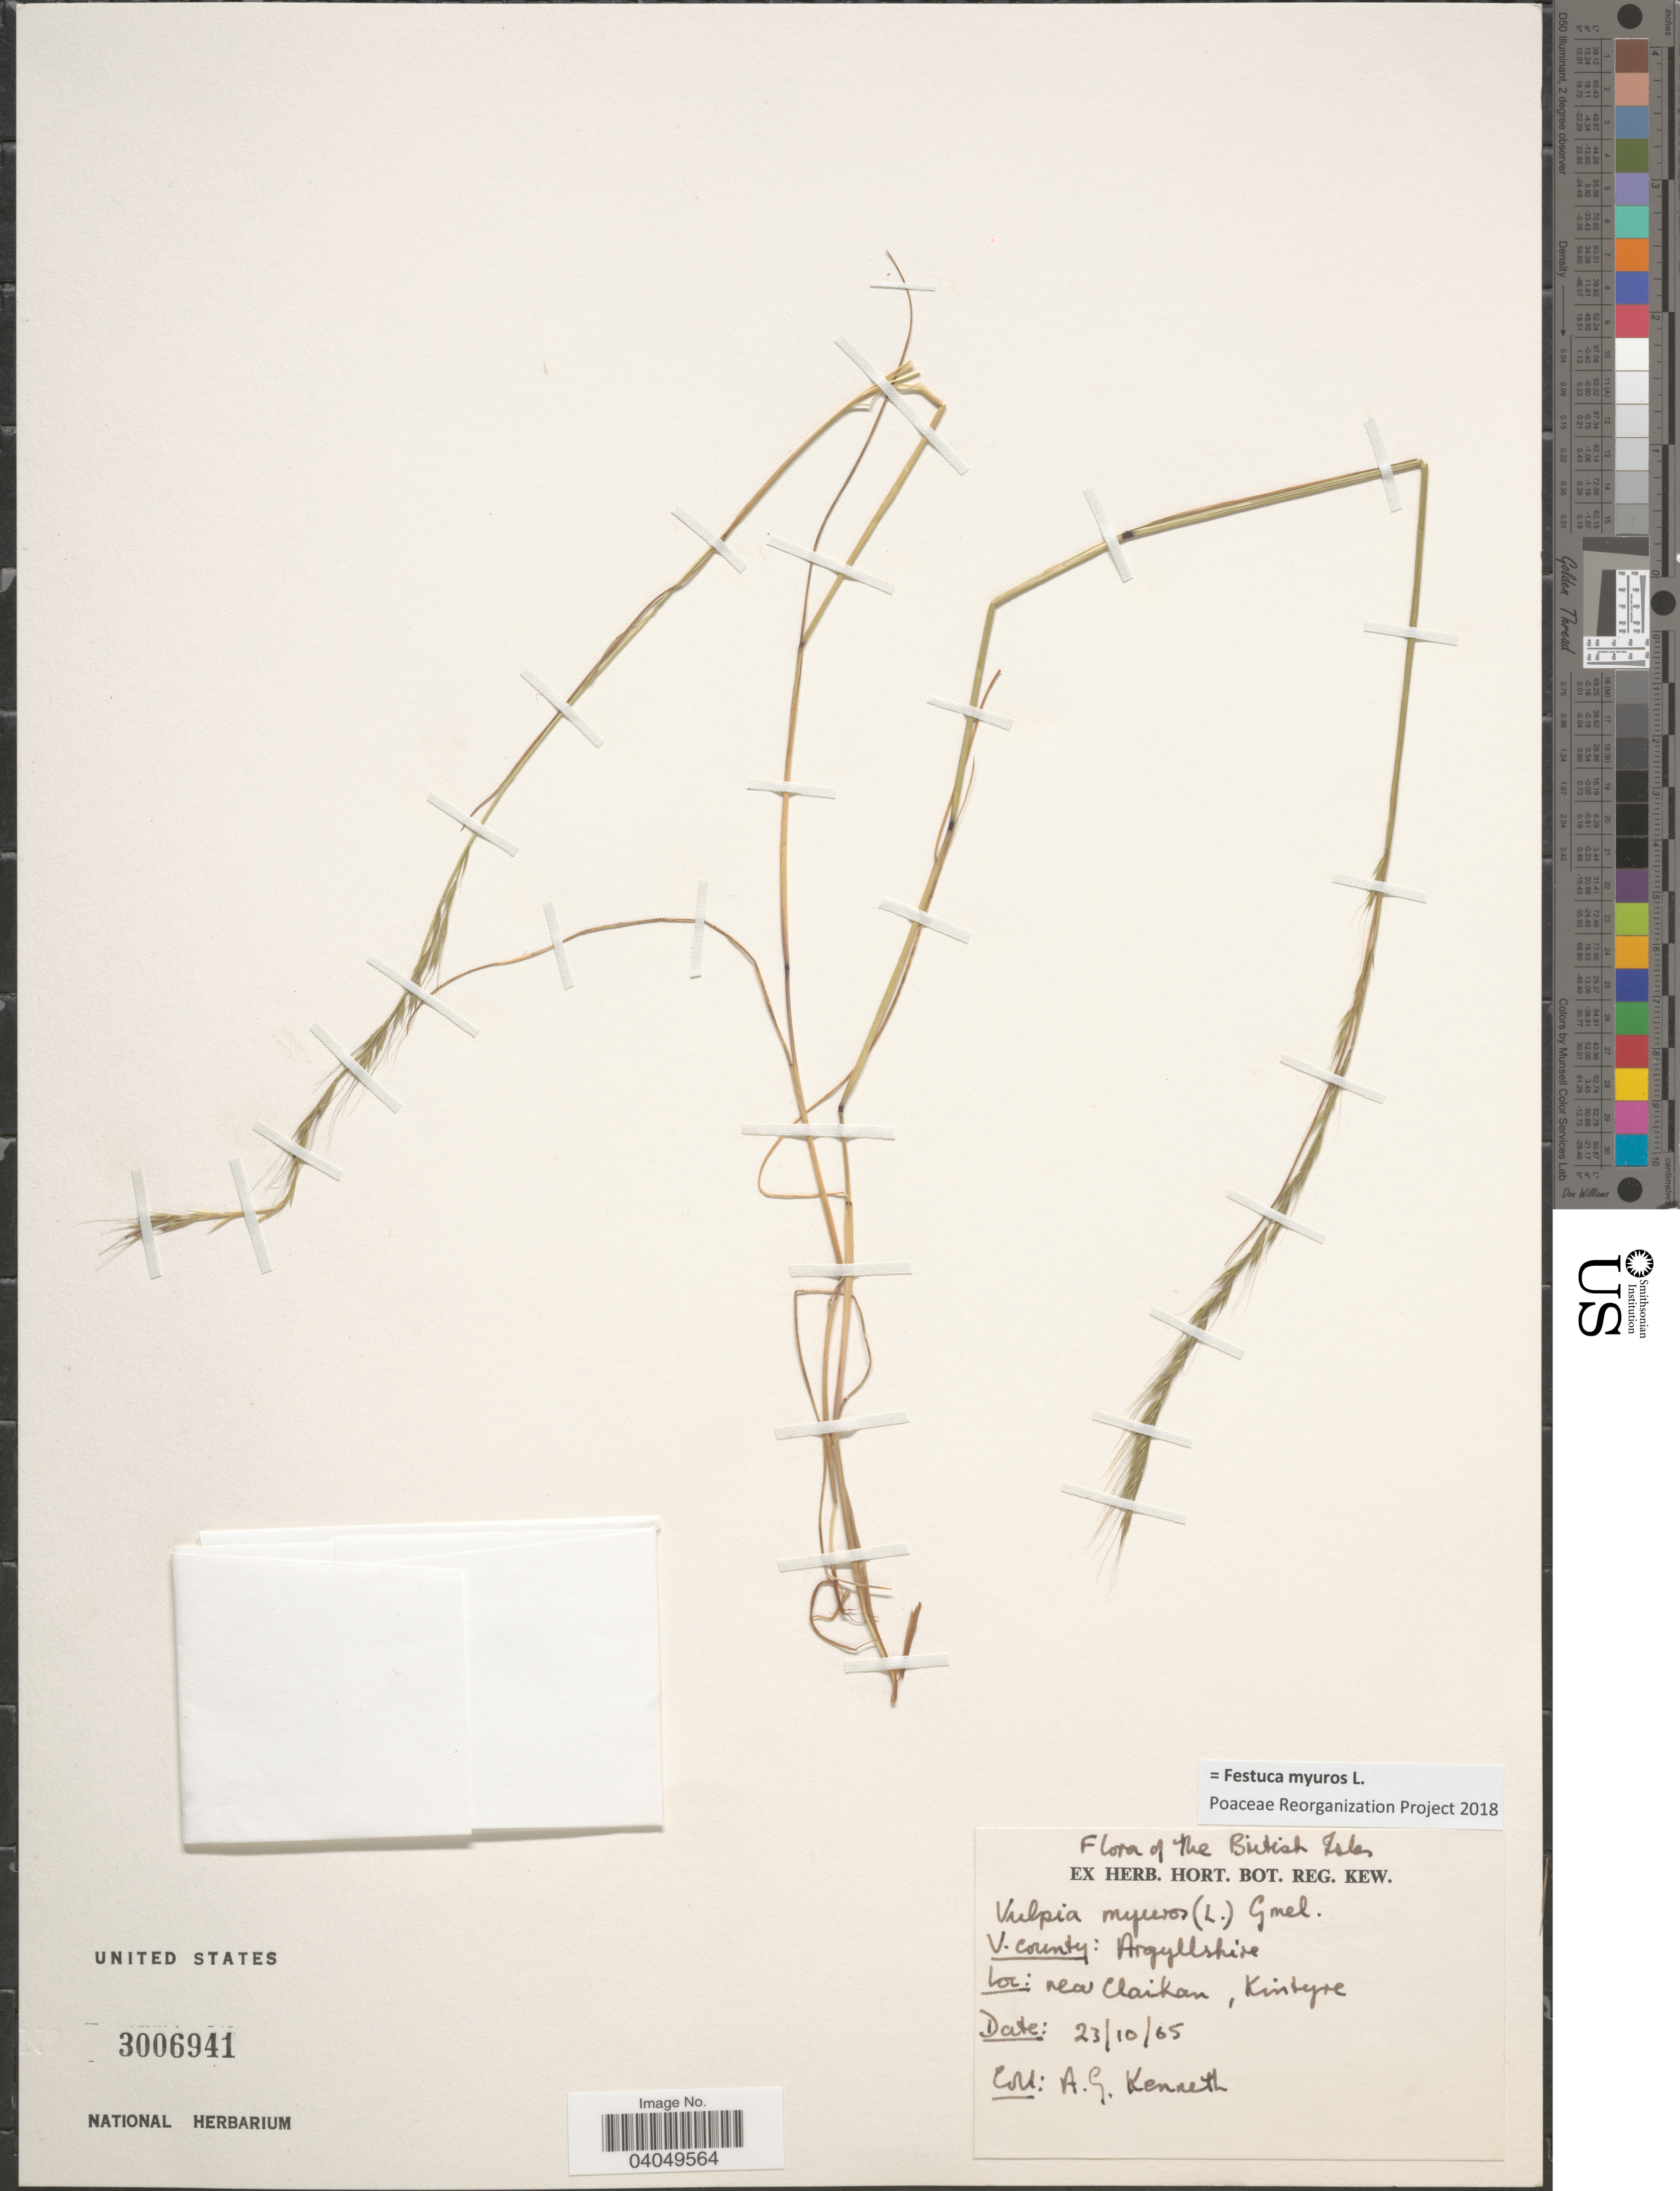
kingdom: Plantae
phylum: Tracheophyta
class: Liliopsida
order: Poales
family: Poaceae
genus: Festuca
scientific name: Festuca myuros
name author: L.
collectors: A. Kenneth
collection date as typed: Transcribed d/m/y: 23/10/65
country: United Kingdom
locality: The British Isles. V. County: Argyllshire. Near Claikan, Kintyre.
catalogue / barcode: US 3006941